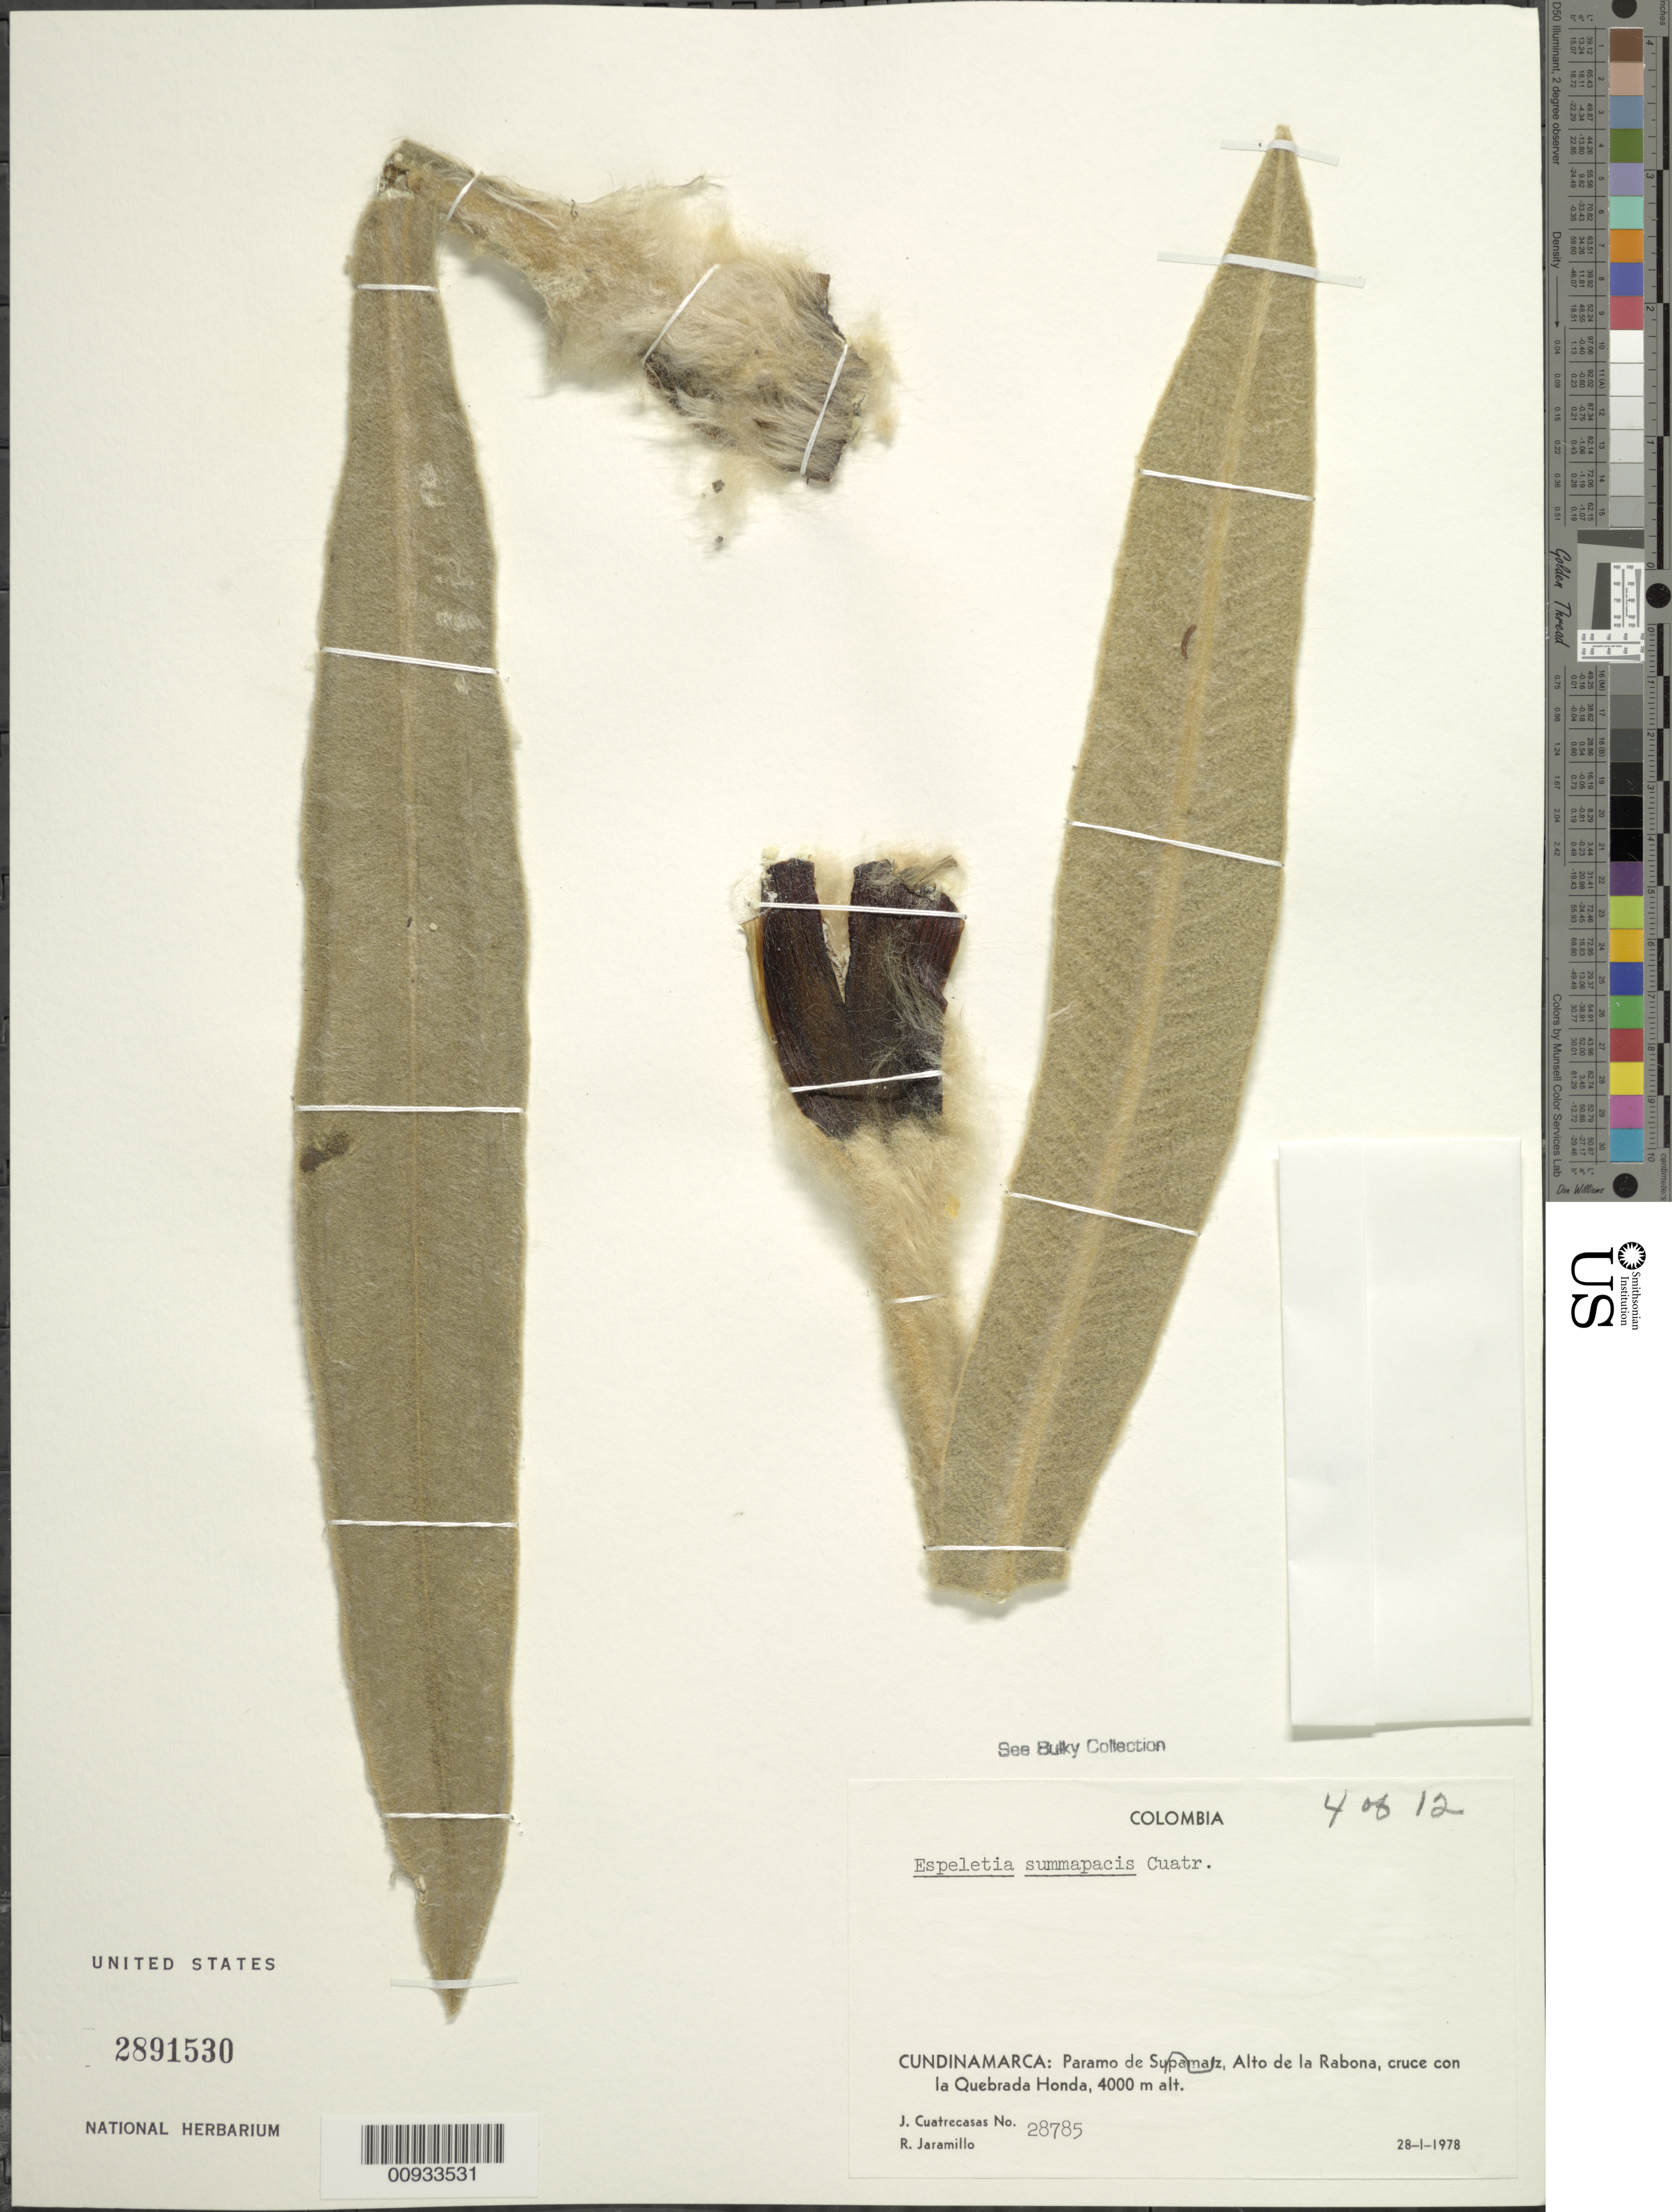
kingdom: Plantae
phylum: Tracheophyta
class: Magnoliopsida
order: Asterales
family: Asteraceae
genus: Espeletia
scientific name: Espeletia summapacis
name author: Cuatrec.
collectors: J. Cuatrecasas & R. Jaramillo M.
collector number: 28785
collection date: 1978-01-28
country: Colombia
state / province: Cundinamarca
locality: Paramo de, Alto de la Rabona, cruce con la Quebrada Honda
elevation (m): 4000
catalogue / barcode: US 2891530